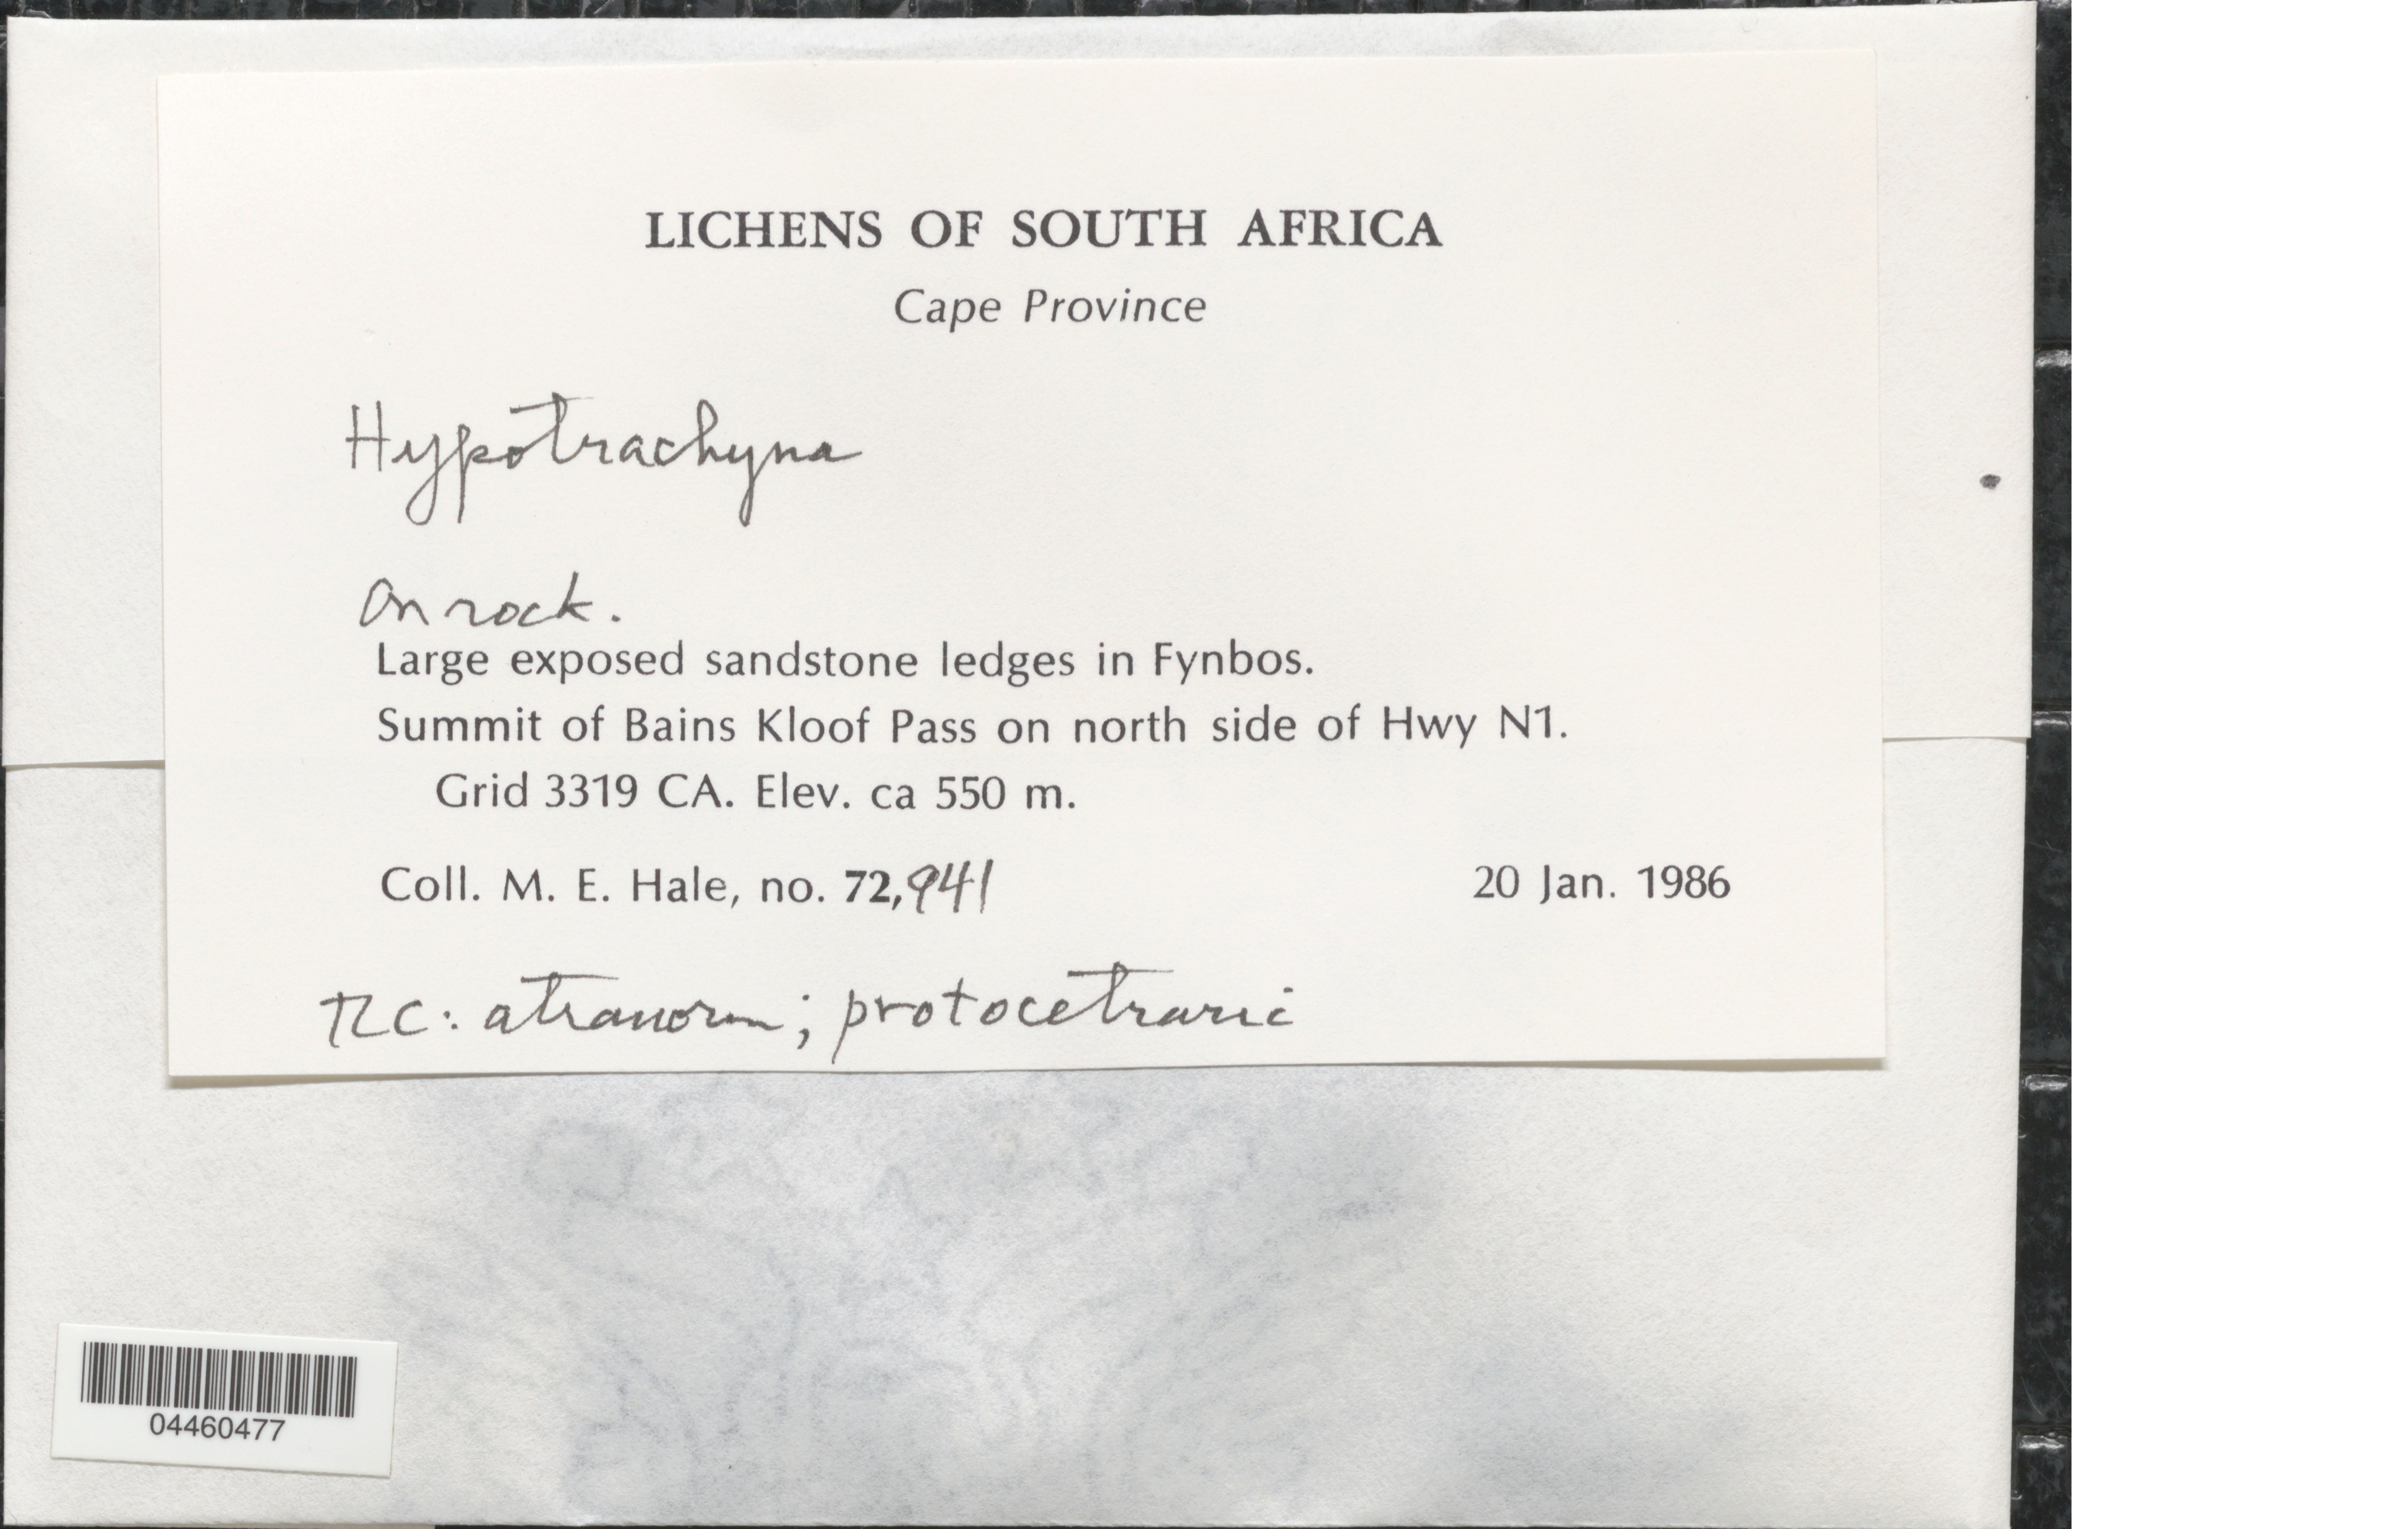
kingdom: Fungi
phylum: Ascomycota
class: Lecanoromycetes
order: Lecanorales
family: Parmeliaceae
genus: Hypotrachyna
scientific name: Hypotrachyna sp.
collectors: M. Hale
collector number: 72941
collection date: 1986-01-20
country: South Africa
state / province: Western Cape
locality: Summit of Bains Kloof Pass on north side of Hwy N1. Grid 3319 CA.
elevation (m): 550